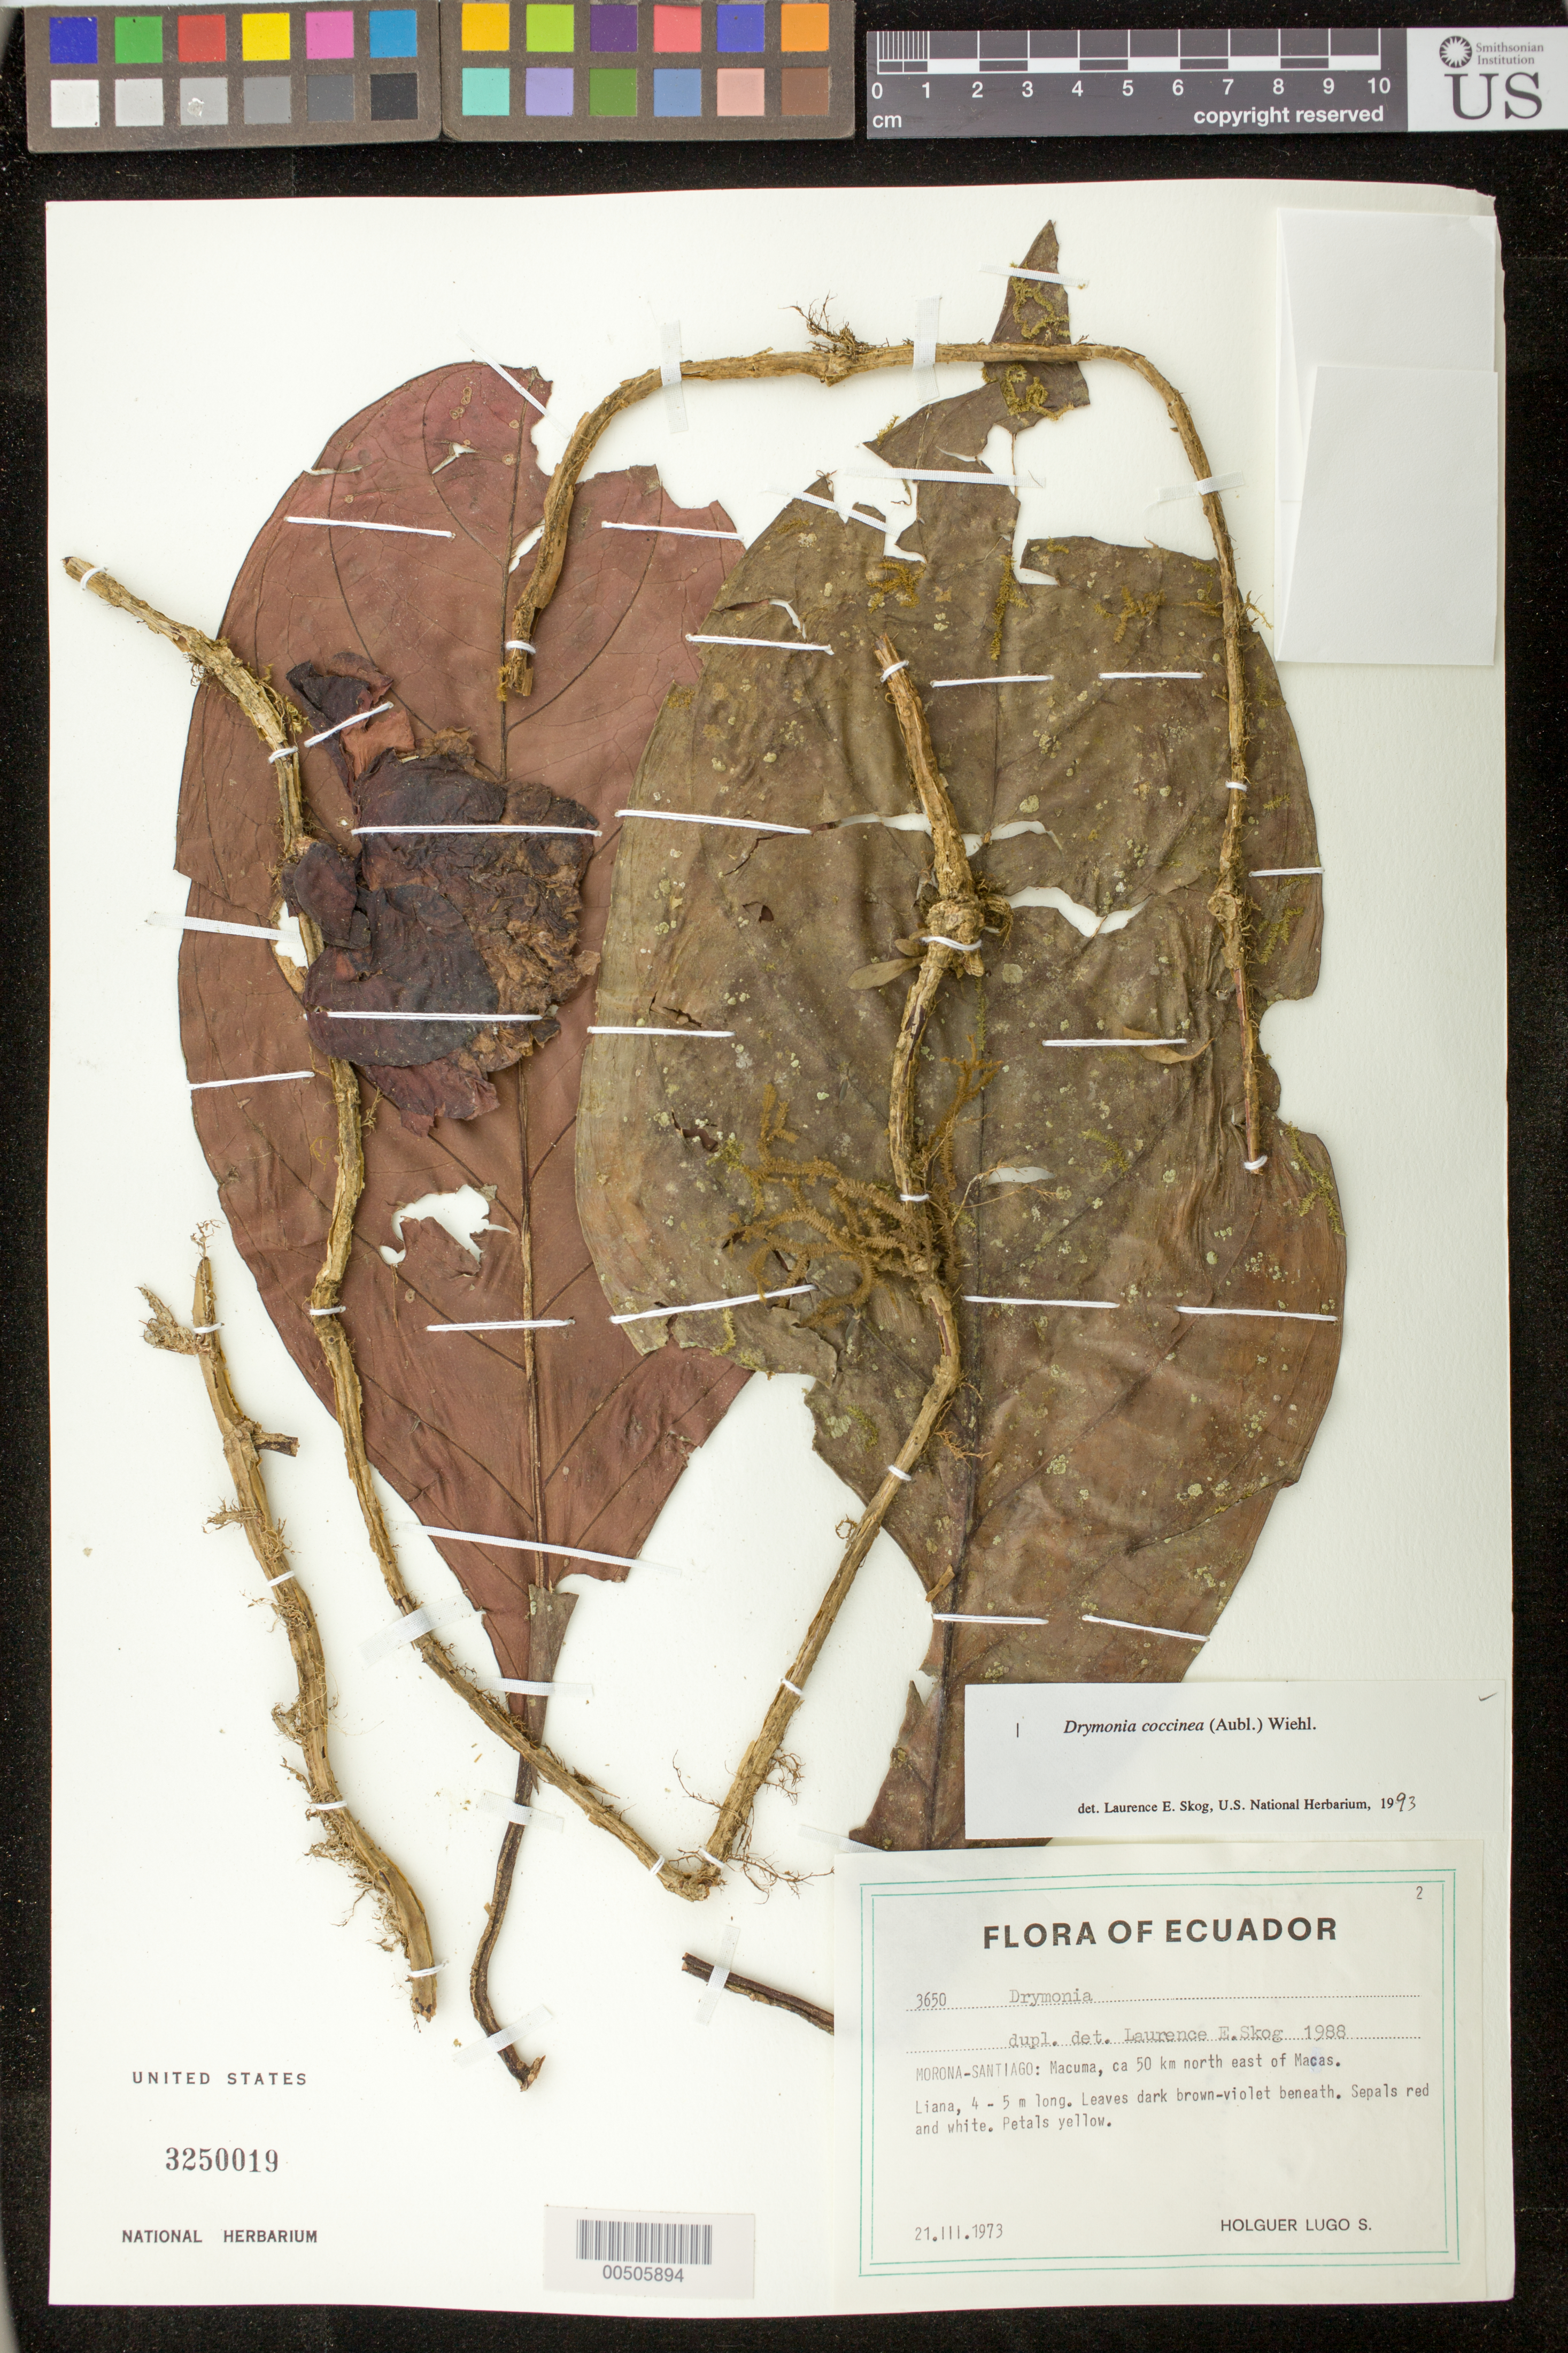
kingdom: Plantae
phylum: Tracheophyta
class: Magnoliopsida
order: Lamiales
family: Gesneriaceae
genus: Drymonia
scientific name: Drymonia coccinea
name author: (Aubl.) Wiehler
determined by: Skog, Laurence E.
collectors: H. Lugo S.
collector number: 3650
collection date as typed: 21 Mar 1973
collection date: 1973-03-21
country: Ecuador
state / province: Morona-Santiago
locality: Macuma, ca 50 km NE of Macas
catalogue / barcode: US 3250019